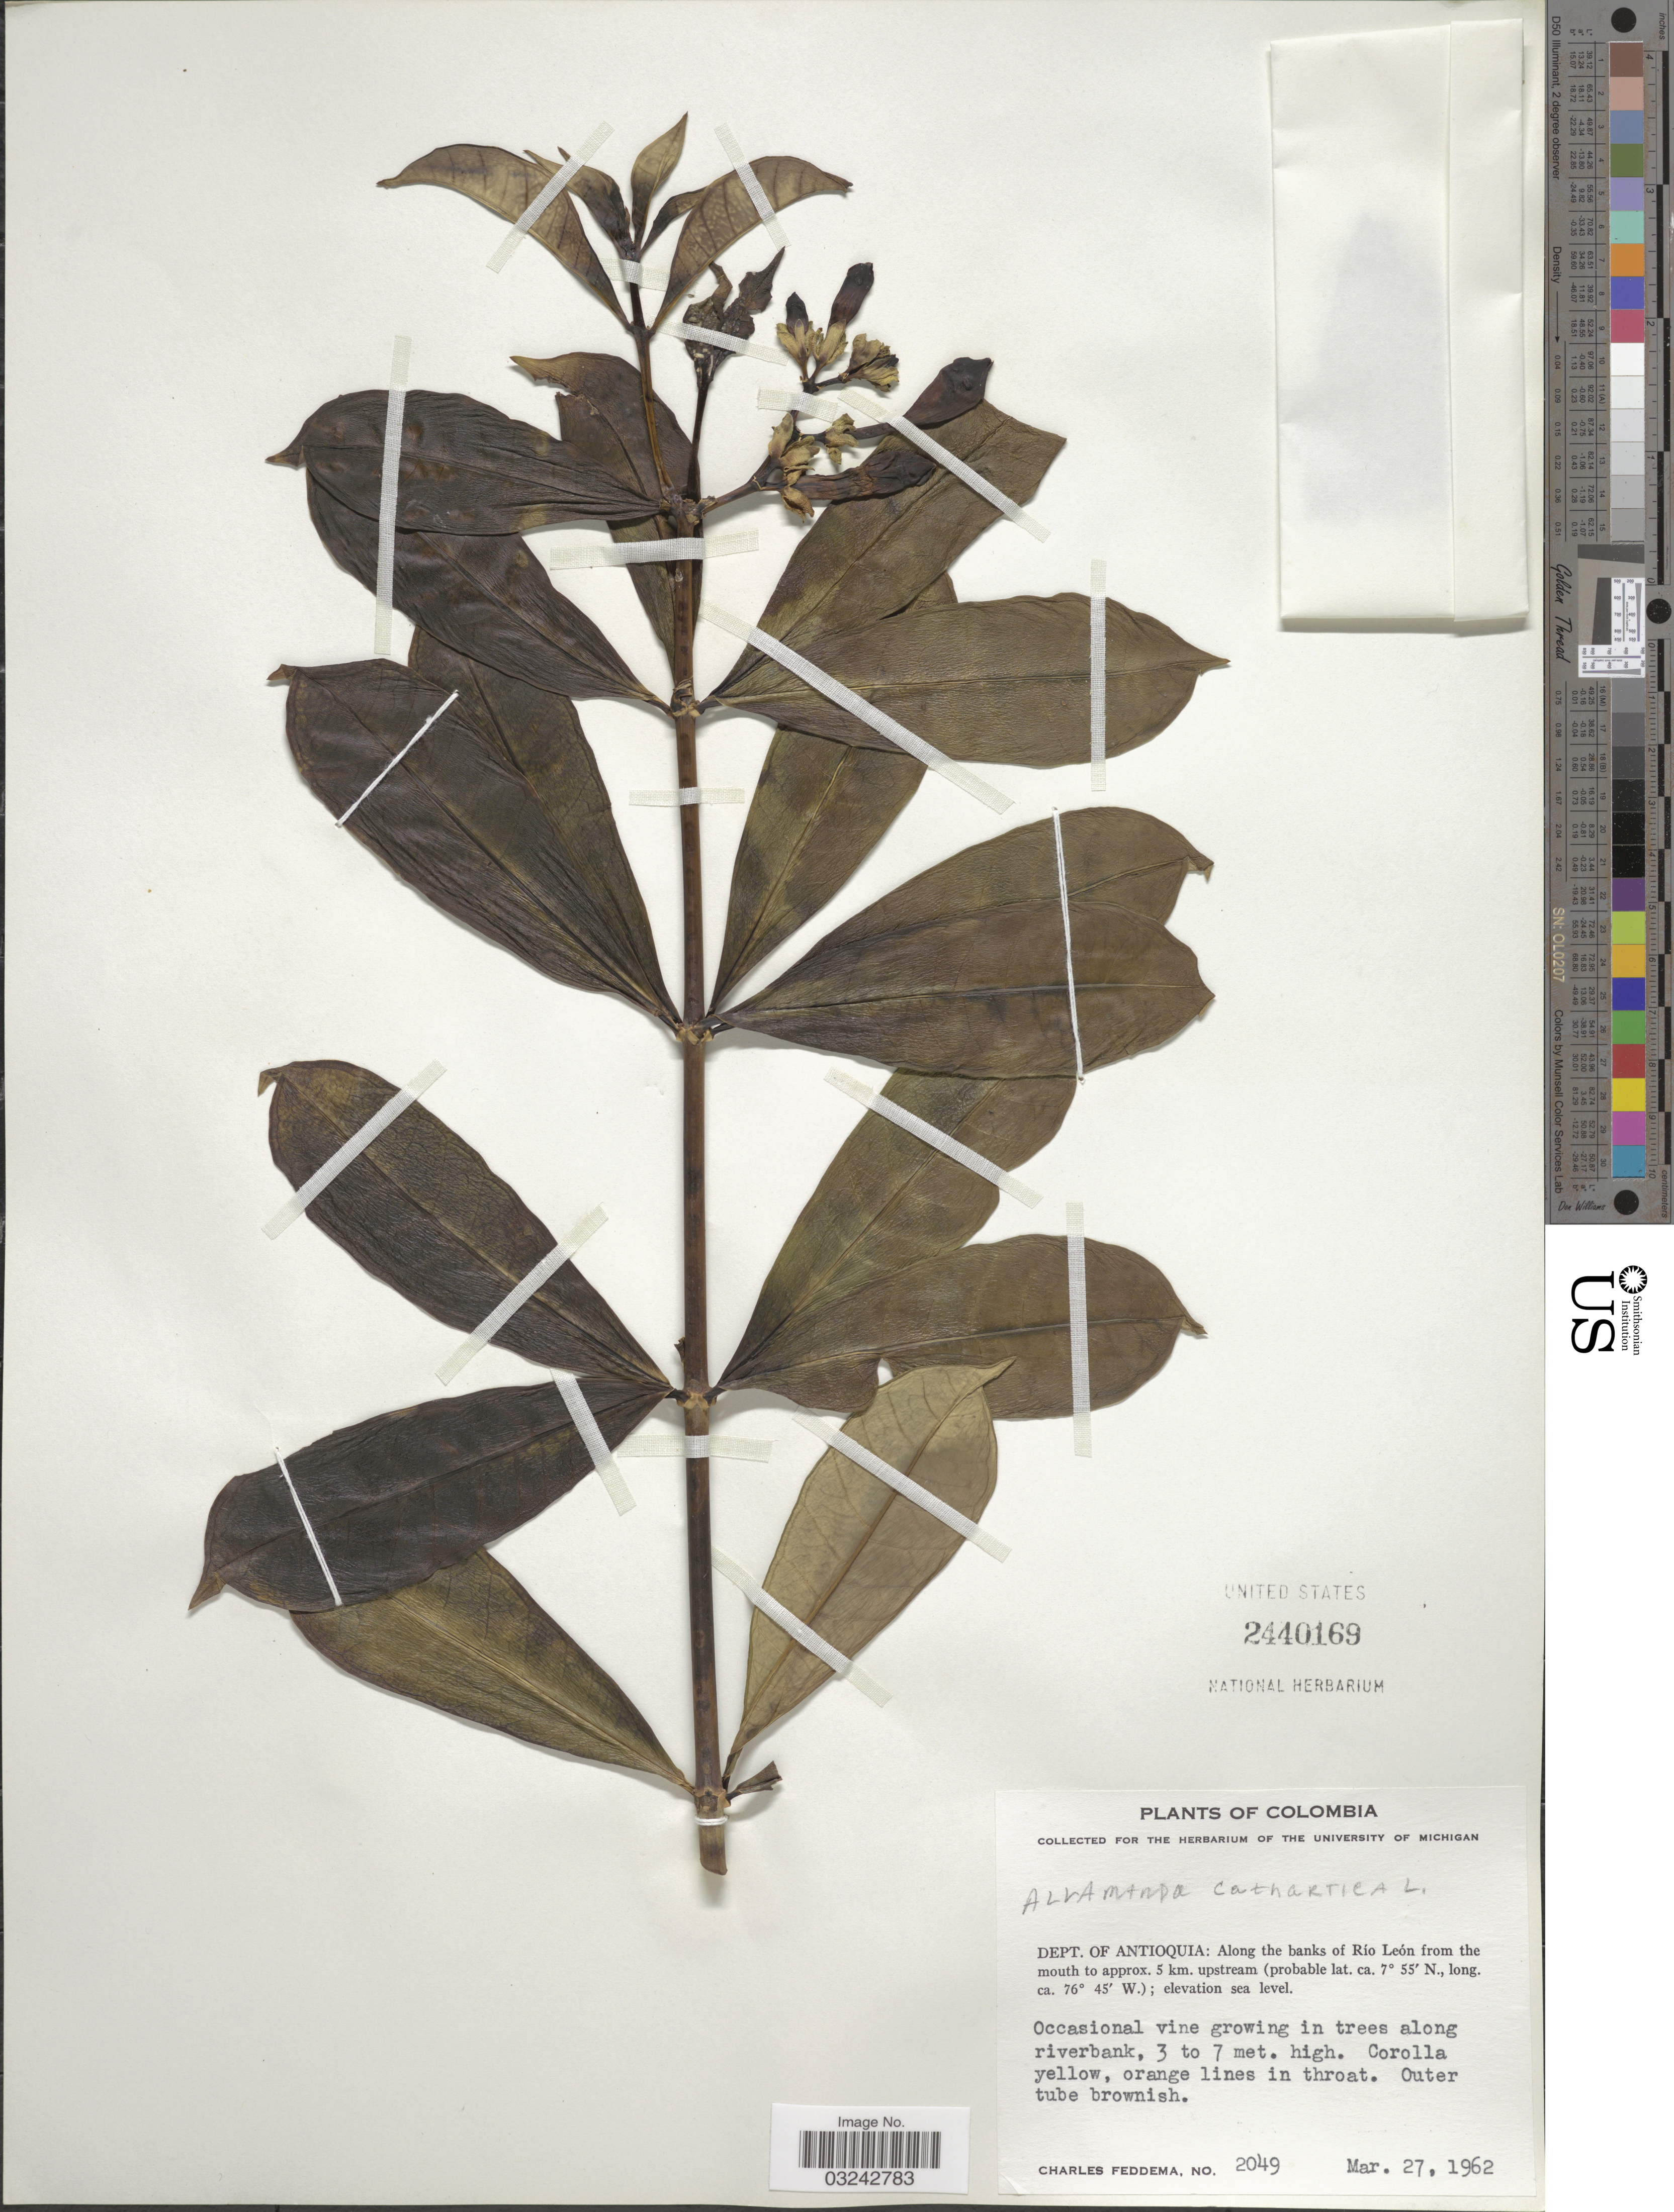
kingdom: Plantae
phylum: Tracheophyta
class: Magnoliopsida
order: Gentianales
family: Apocynaceae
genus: Allamanda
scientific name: Allamanda cathartica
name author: L.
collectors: C. Feddema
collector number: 2049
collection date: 1962-03-27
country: Colombia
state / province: Antioquia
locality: Dept. of Antioquia: Along the banks of Río León from the mouth to approx. 5 km. upstream.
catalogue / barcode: US 2440169